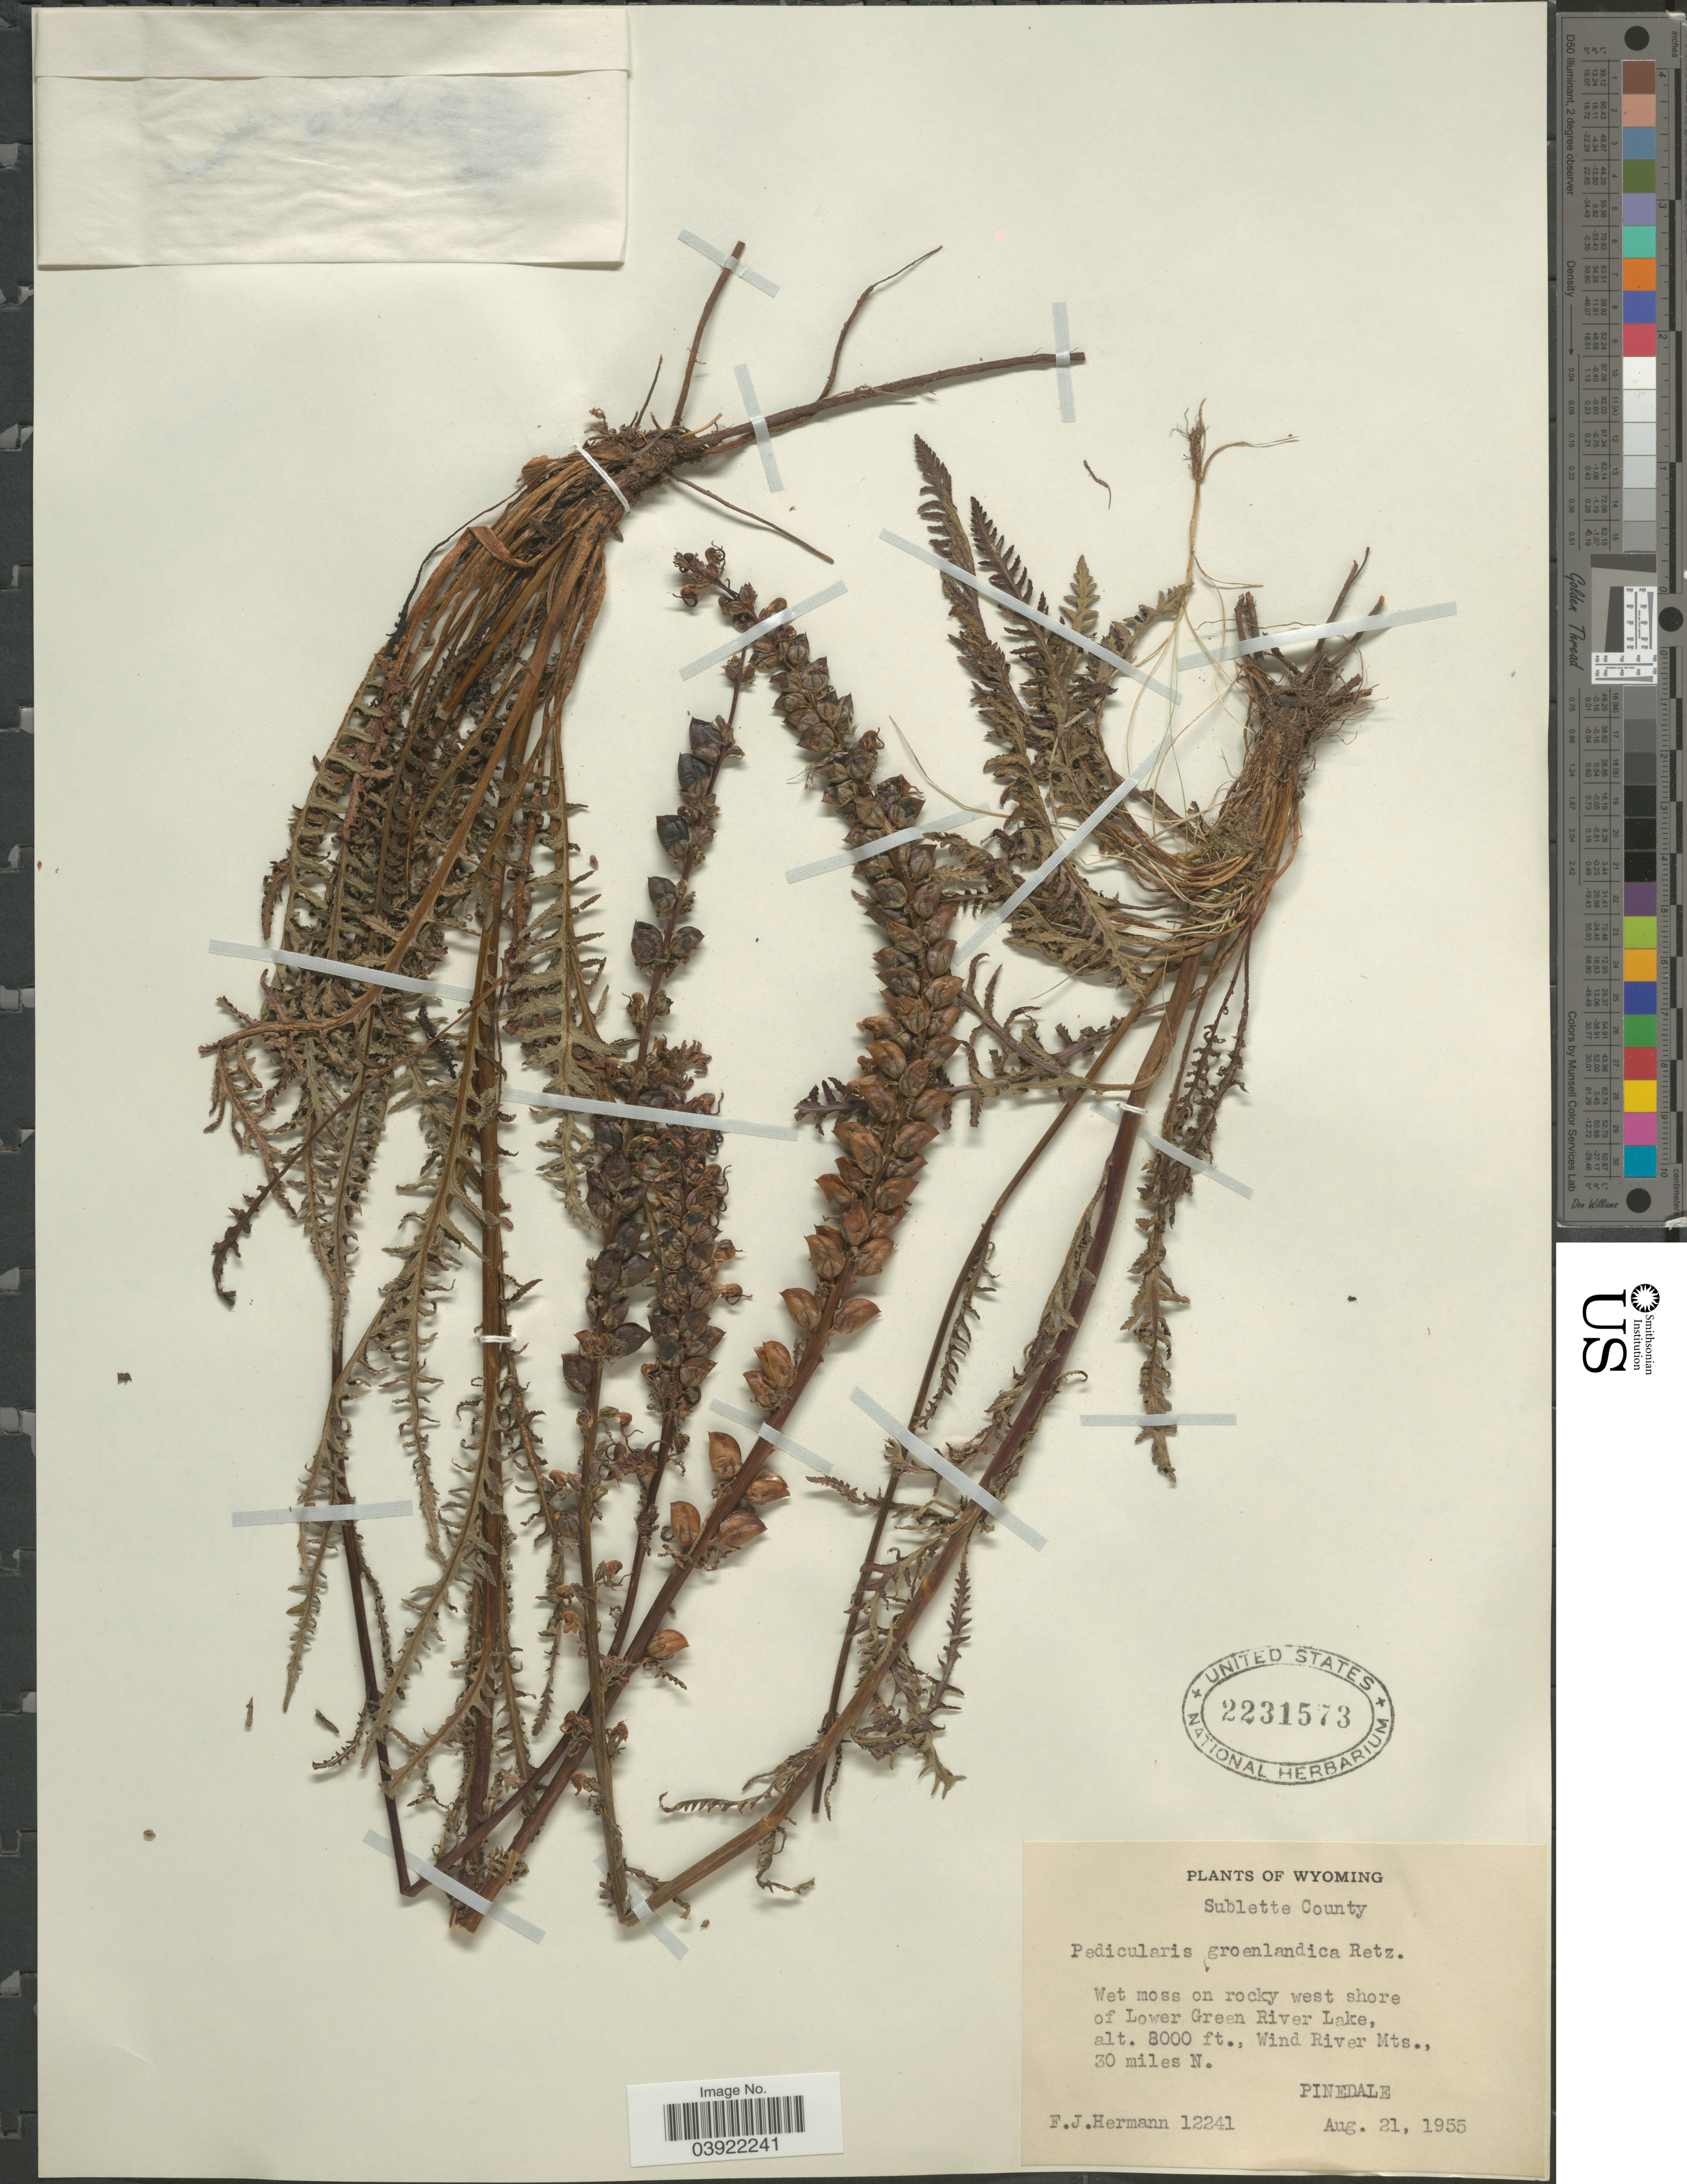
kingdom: Plantae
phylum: Tracheophyta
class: Magnoliopsida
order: Lamiales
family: Orobanchaceae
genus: Pedicularis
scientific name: Pedicularis groenlandica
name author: Retz.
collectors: F. J. Hermann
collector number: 12241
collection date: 1955-08-21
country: United States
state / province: Wyoming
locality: Sublette County. Wet moss on rocky west shore of Lower Green River Lake, Wind River Mts., 30 miles N. Pinedale.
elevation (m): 2438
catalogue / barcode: US 2231573